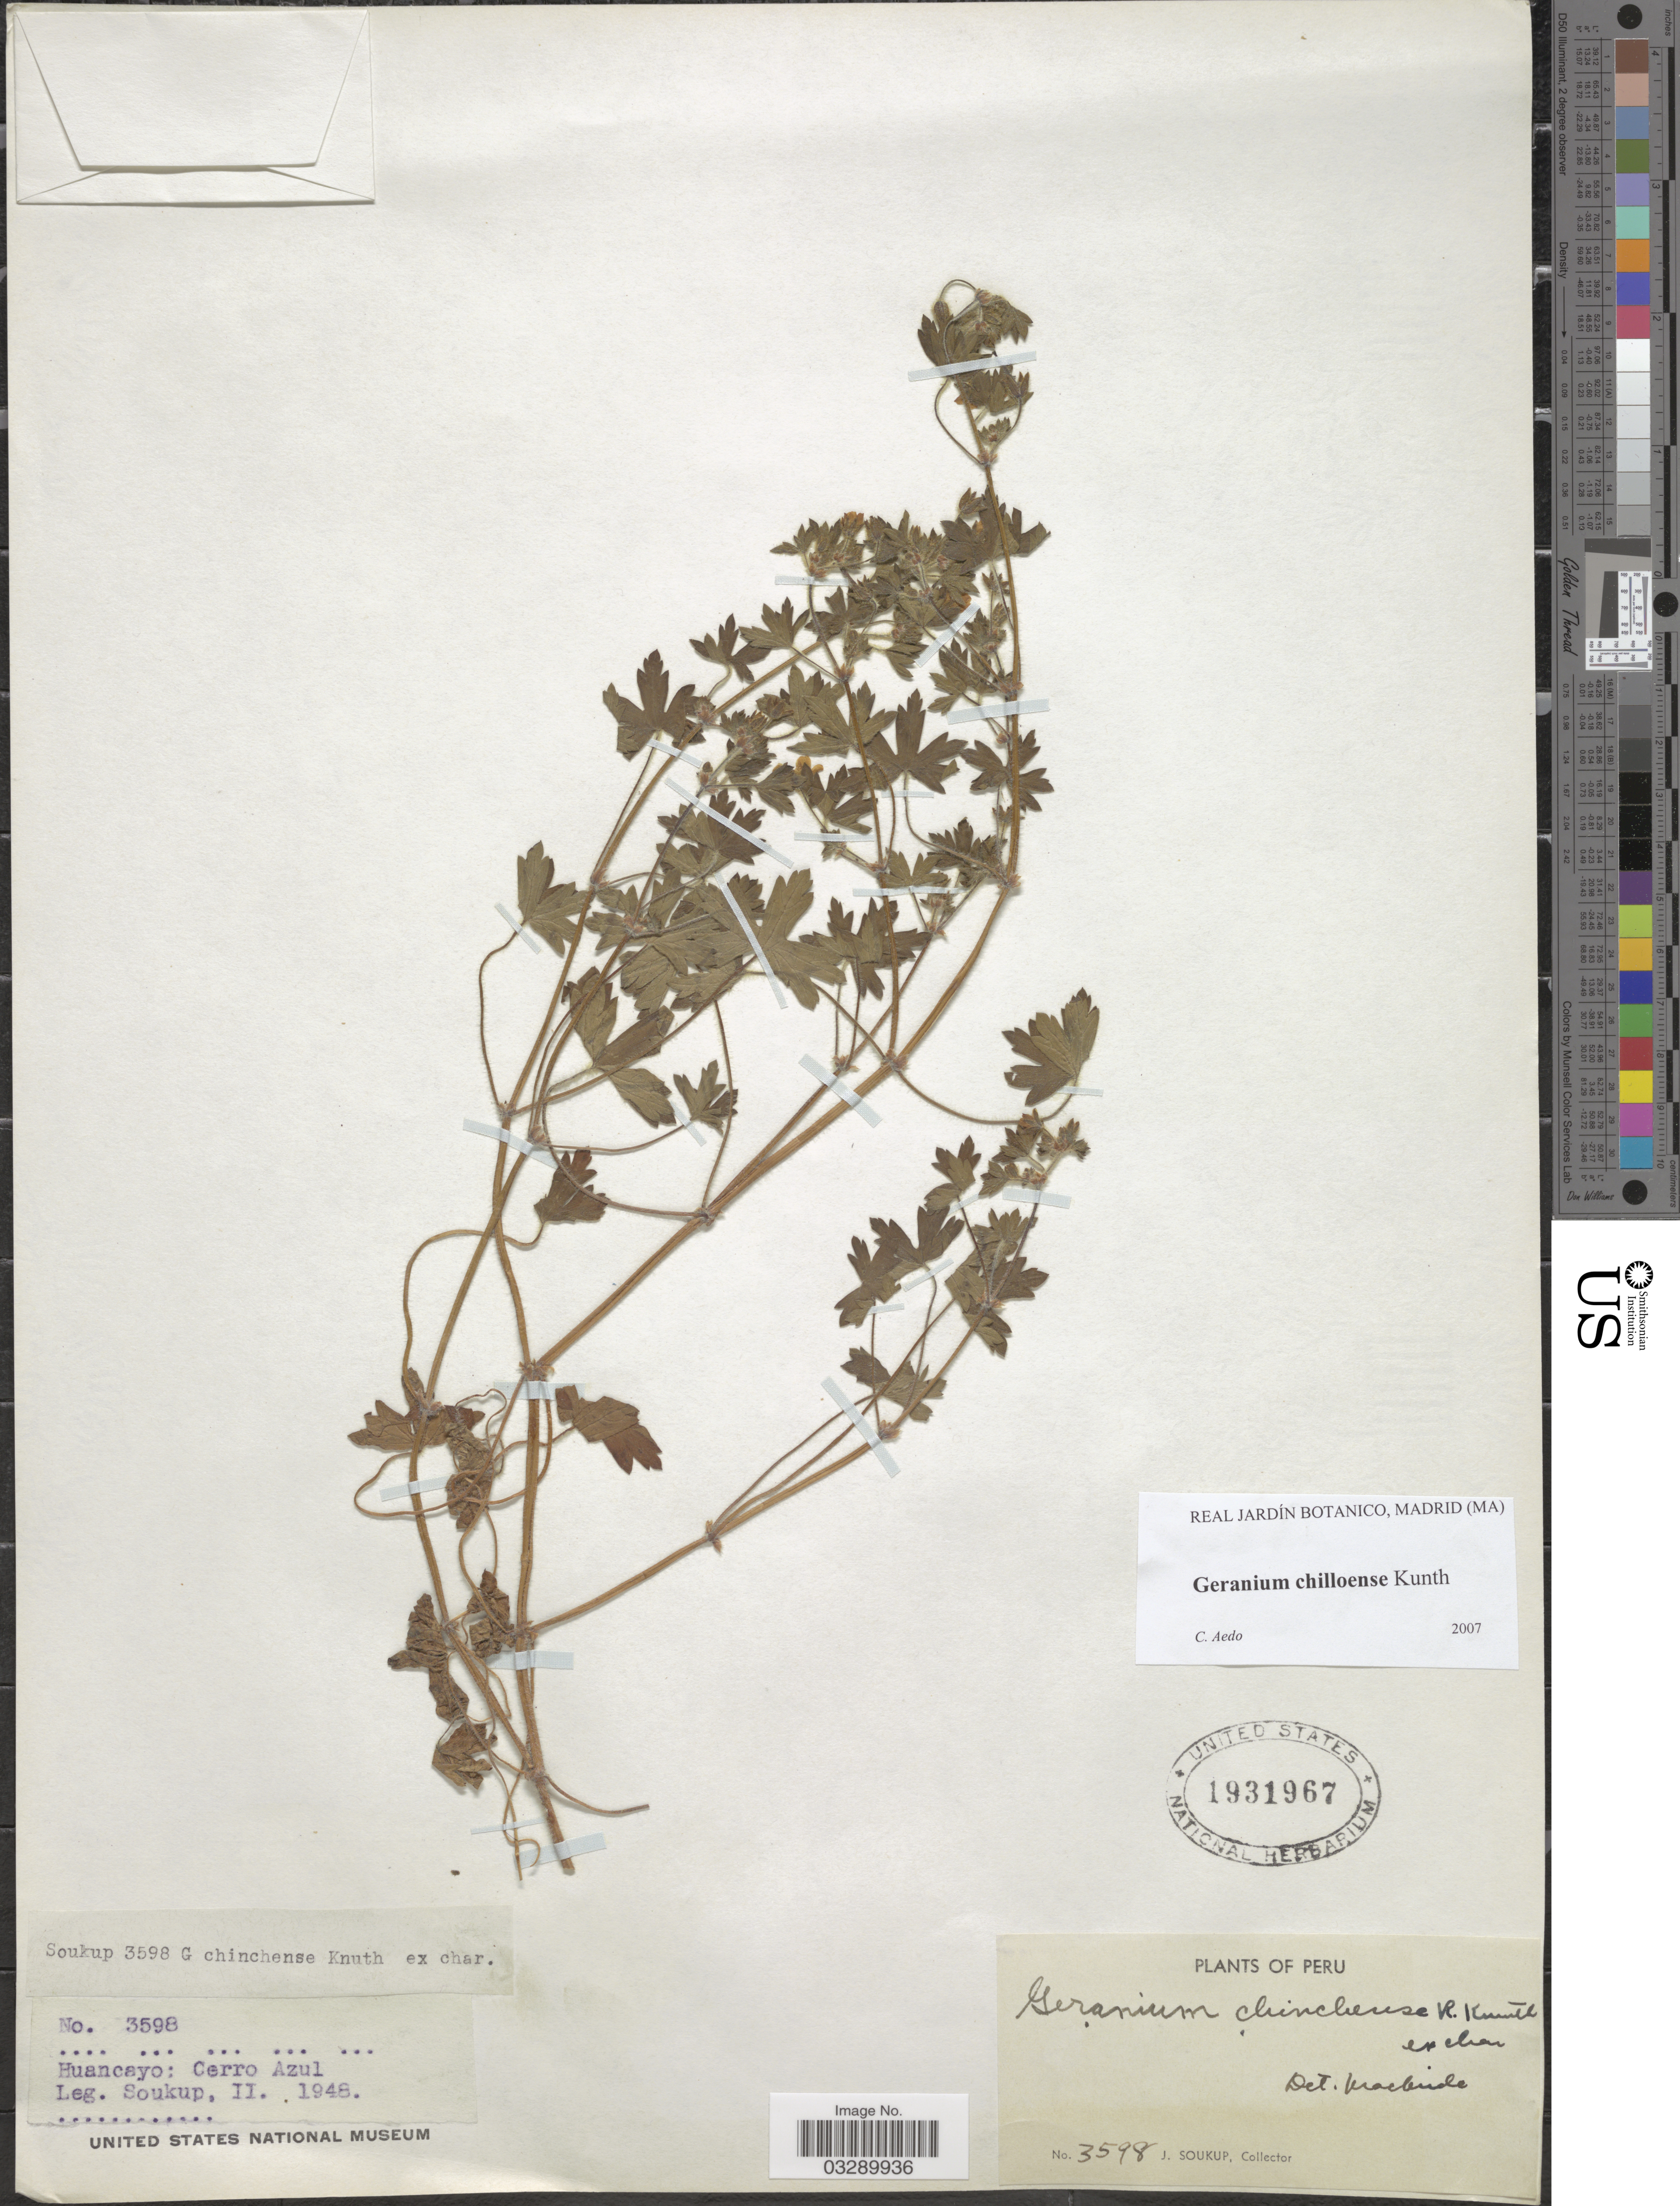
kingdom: Plantae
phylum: Tracheophyta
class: Magnoliopsida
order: Geraniales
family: Geraniaceae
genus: Geranium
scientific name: Geranium chilloense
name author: Kunth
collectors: J. Soukup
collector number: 3598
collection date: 1948-02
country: Peru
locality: Huancayo: Cerro Azul.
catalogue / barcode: US 1931967